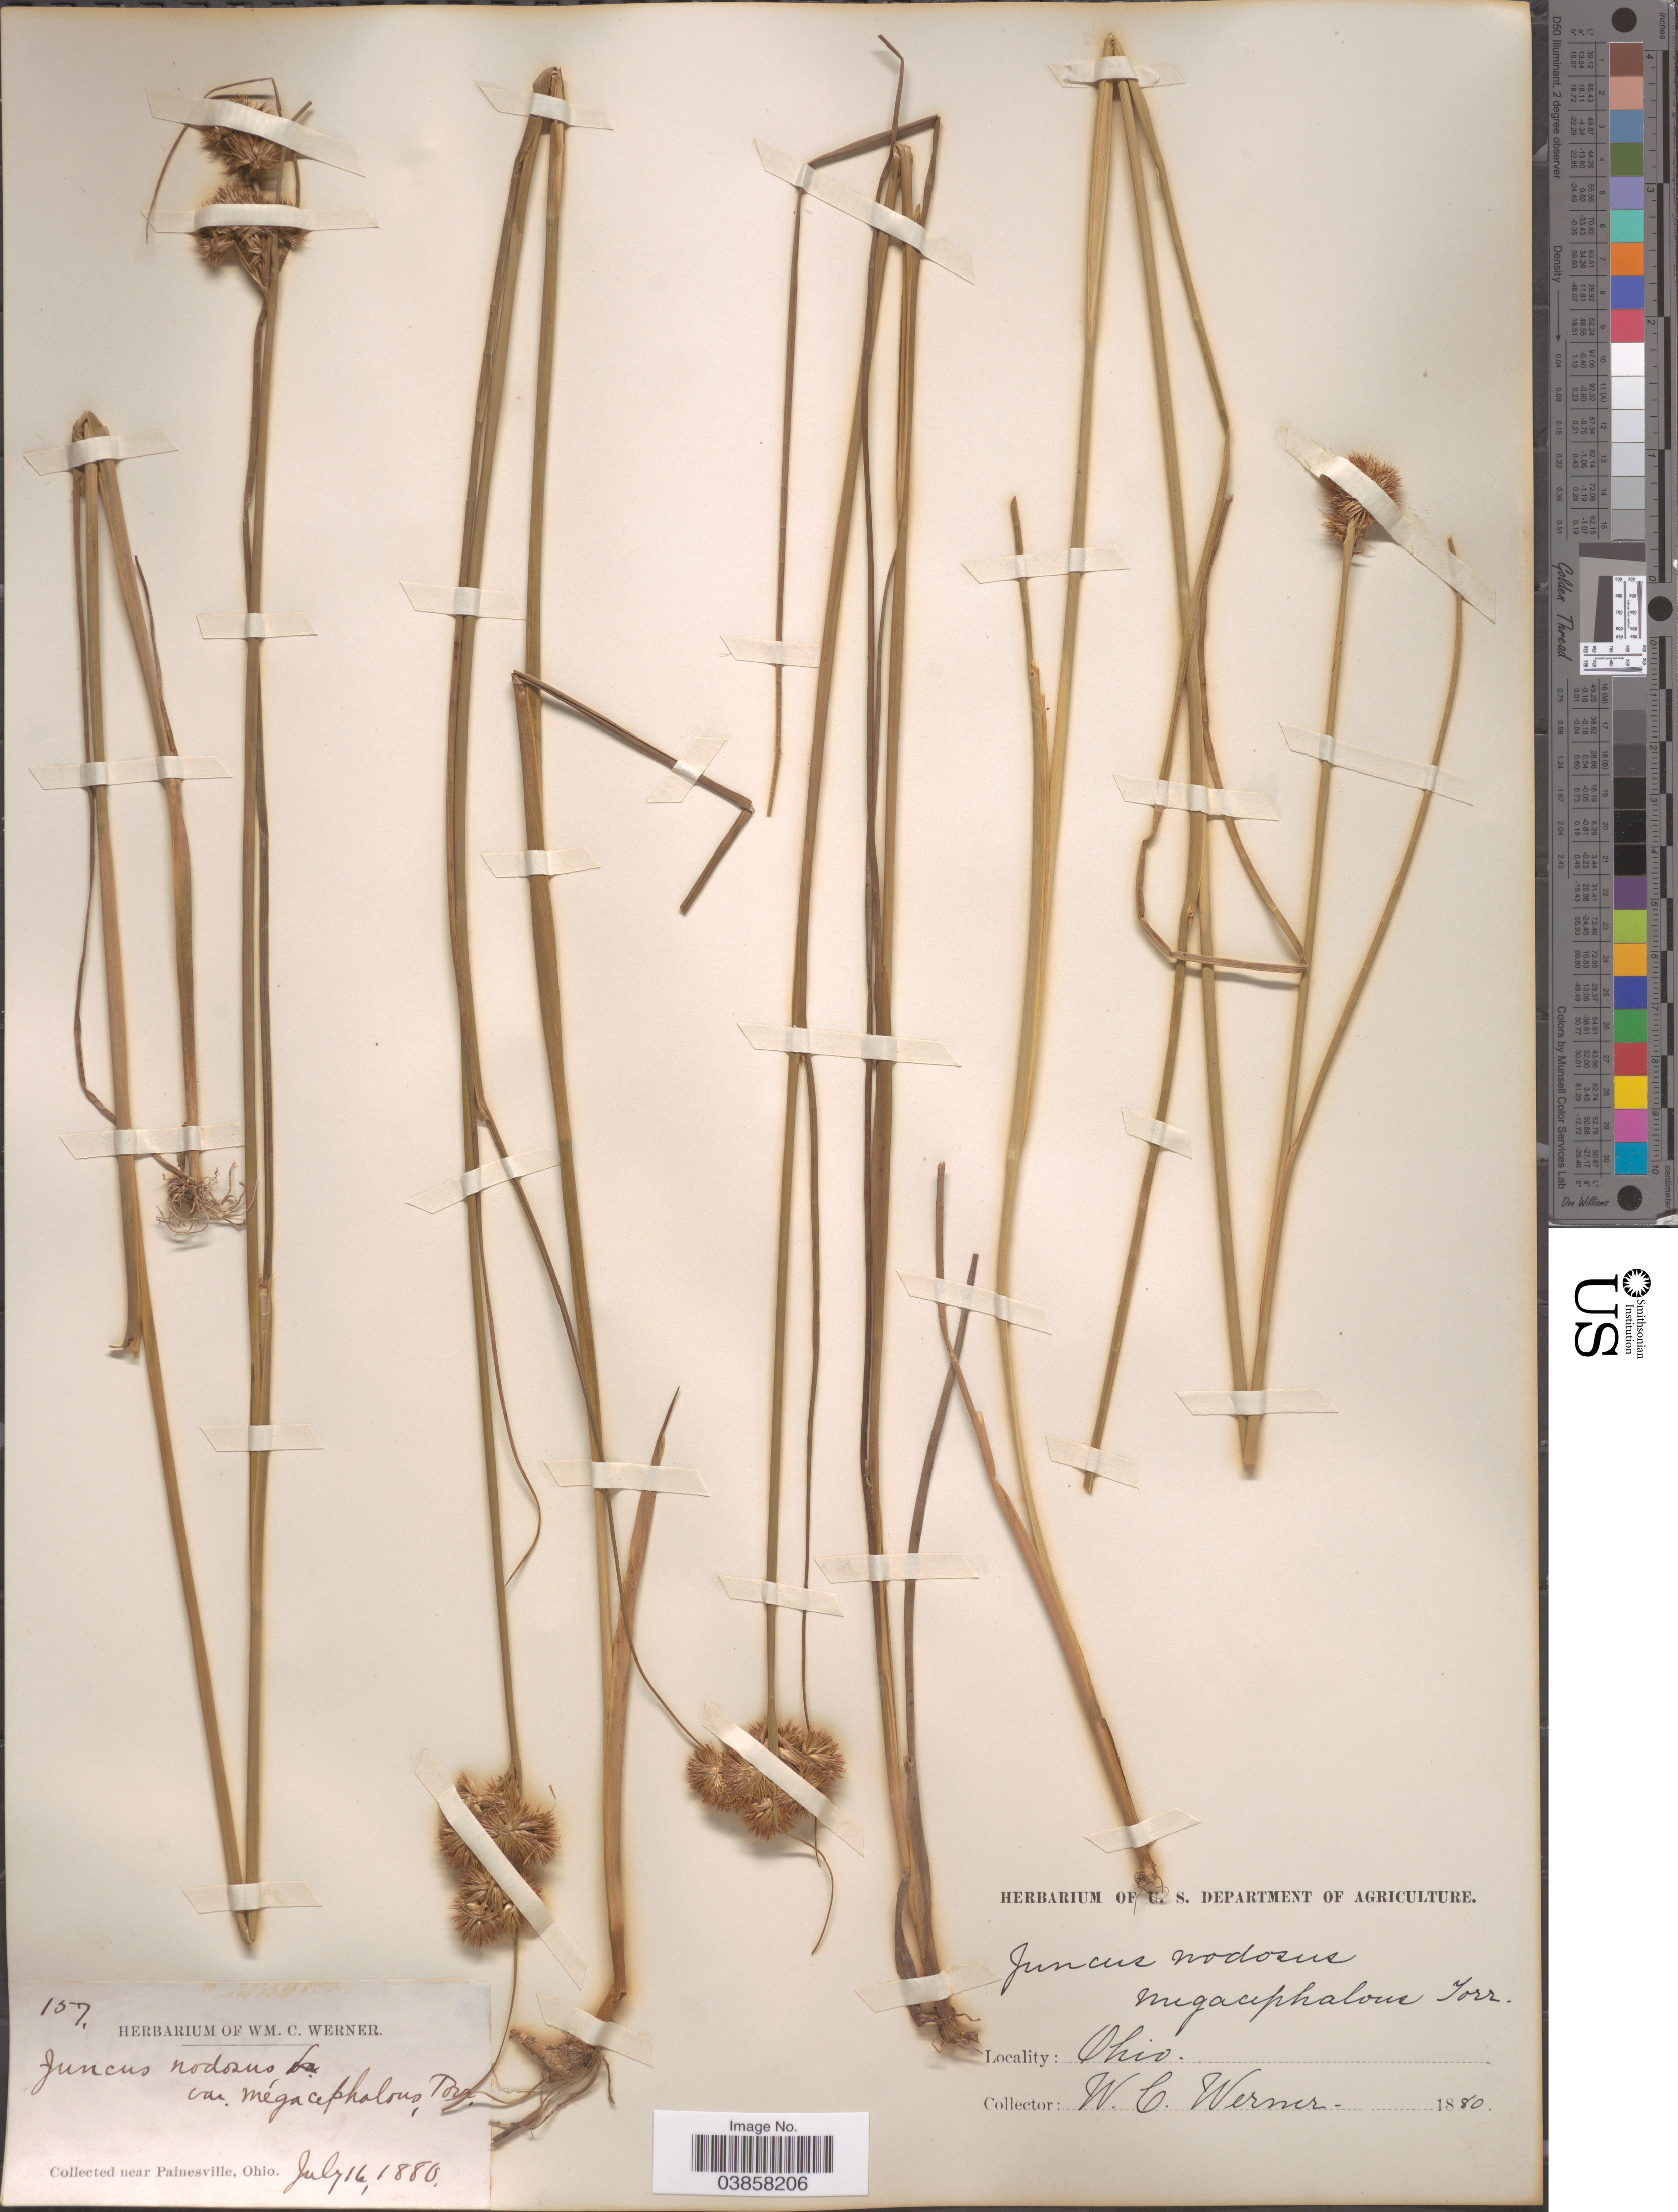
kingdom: Plantae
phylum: Tracheophyta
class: Liliopsida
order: Poales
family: Juncaceae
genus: Juncus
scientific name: Juncus torreyi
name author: Coville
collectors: W. Werner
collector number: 157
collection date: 1880-07-16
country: United States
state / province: Ohio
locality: Near Painesville.